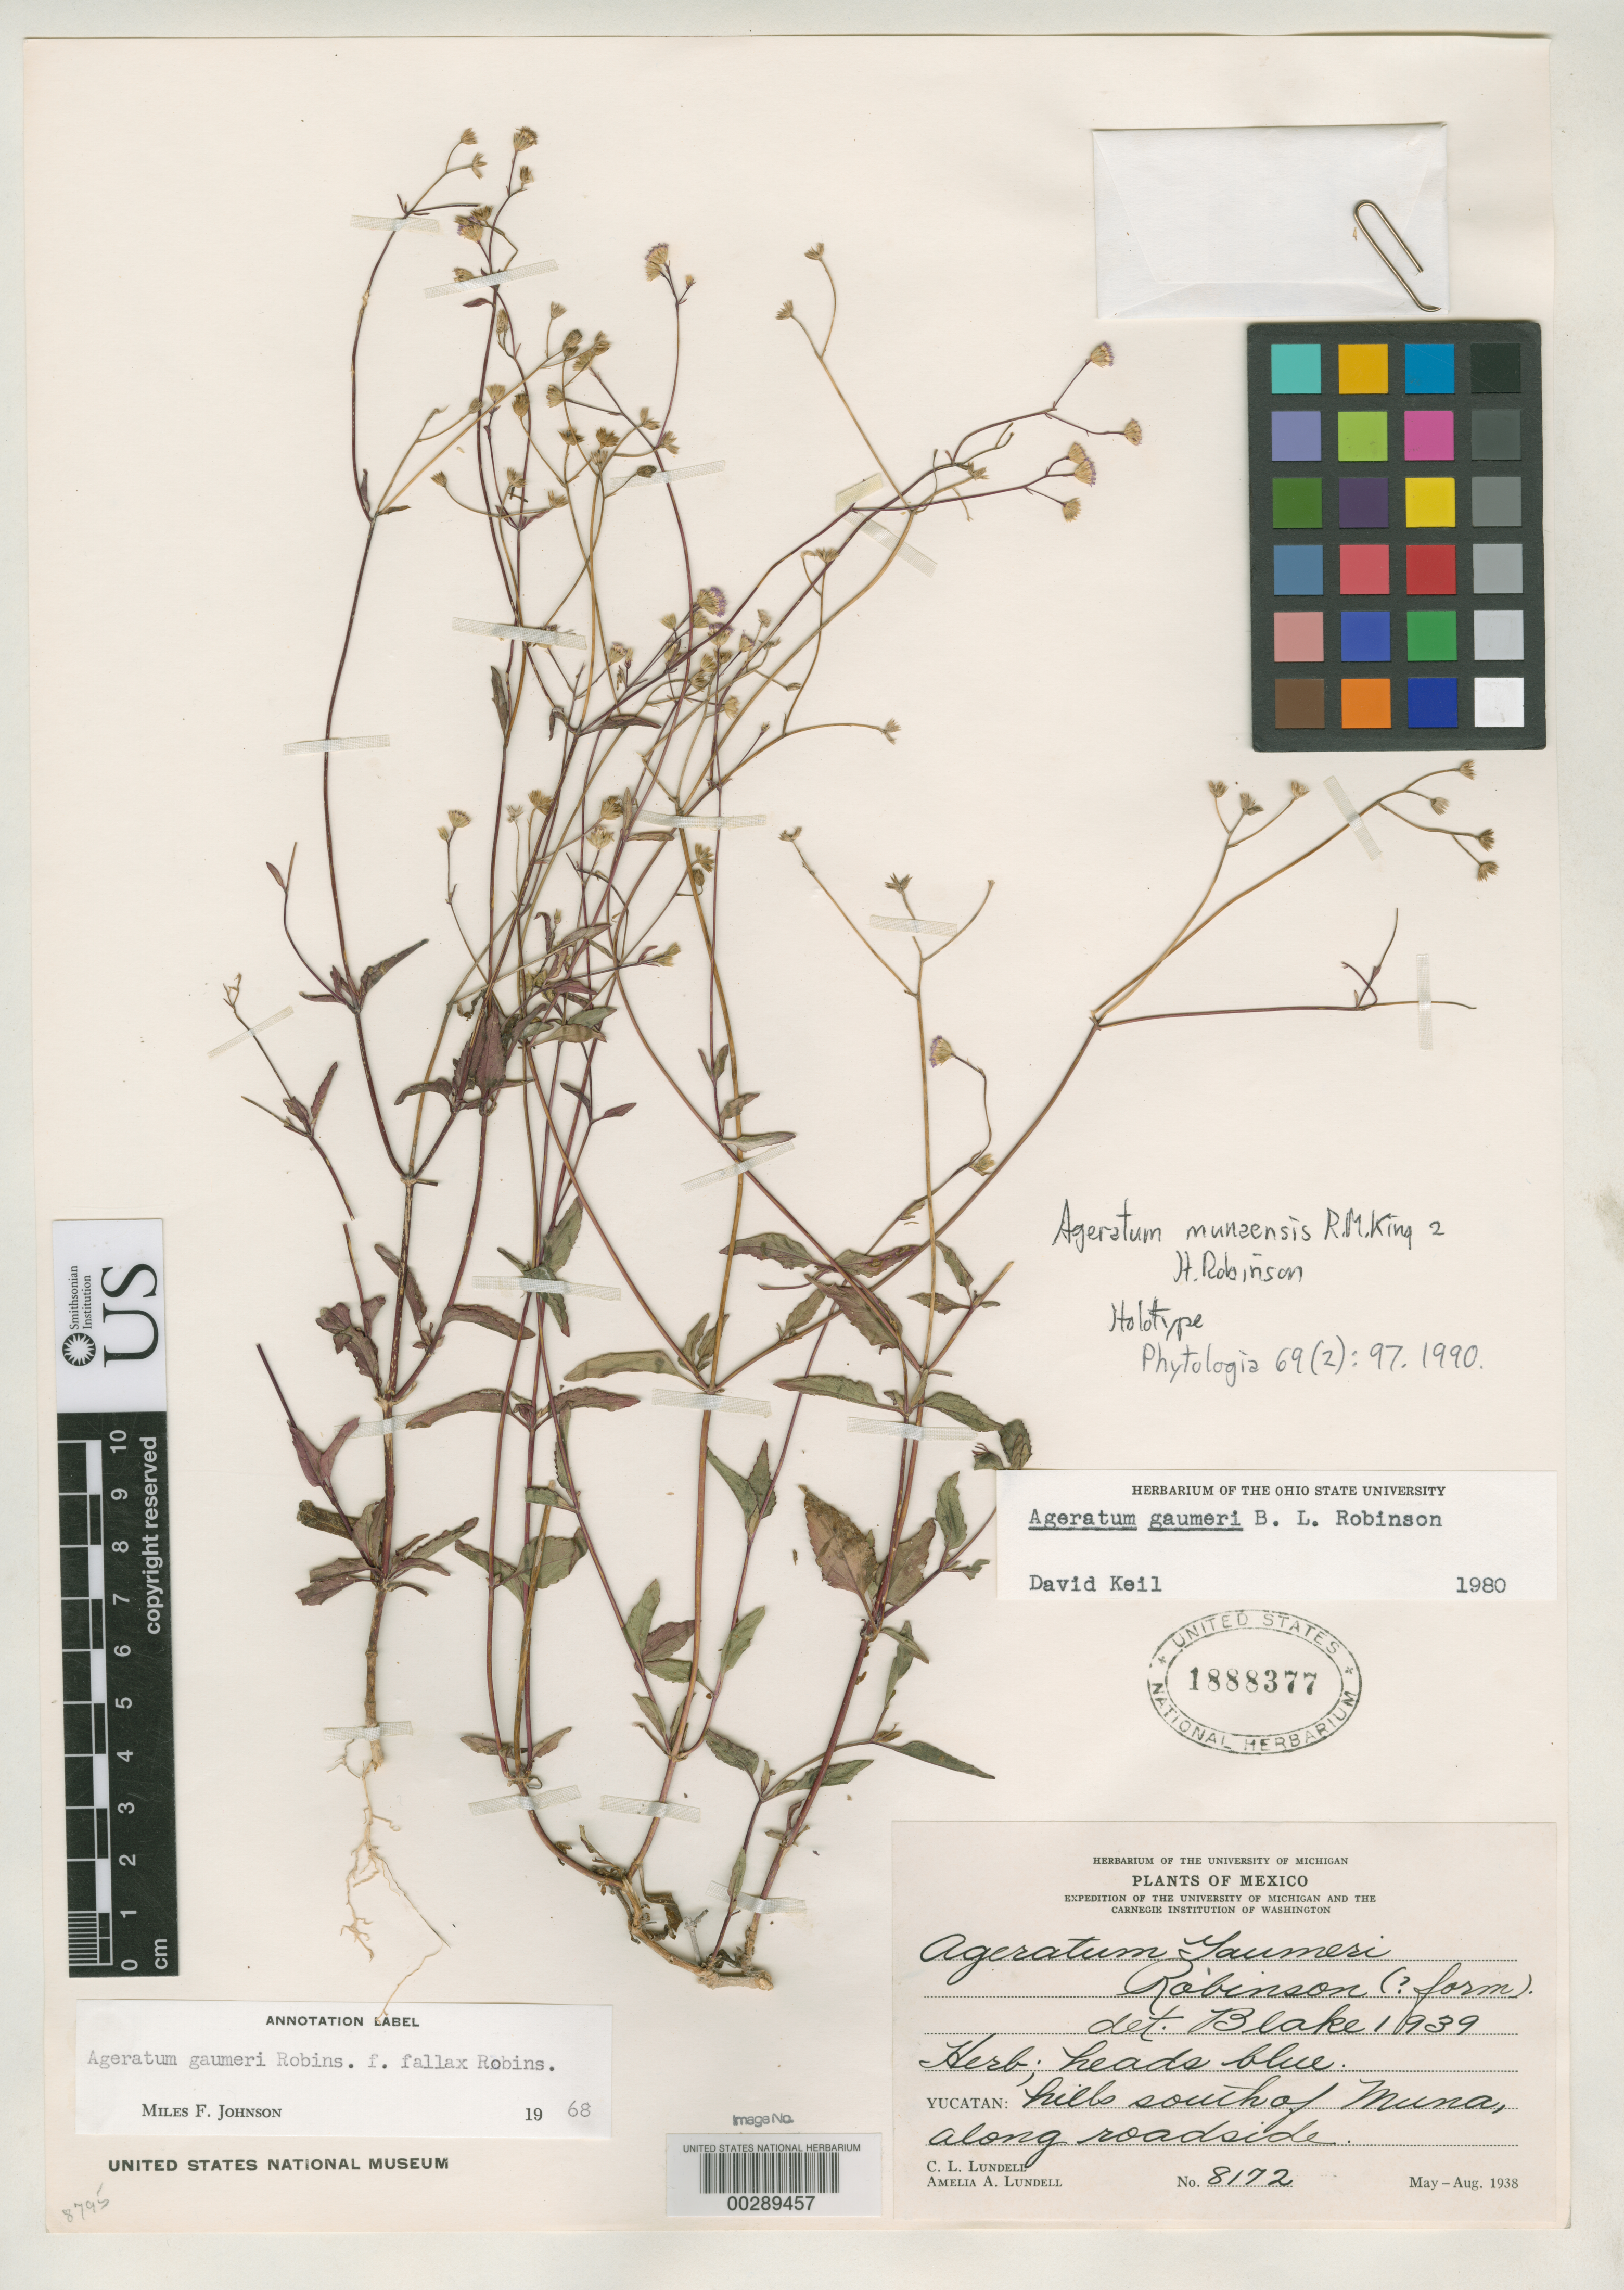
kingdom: Plantae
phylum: Tracheophyta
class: Magnoliopsida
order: Asterales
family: Asteraceae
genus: Ageratum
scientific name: Ageratum munaensis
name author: R.M. King & H. Rob.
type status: Holotype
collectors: C. L. Lundell & A. A. Lundell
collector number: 8172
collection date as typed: May 1938 to -- Aug 1938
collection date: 1938-05/1938-08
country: Mexico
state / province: Yucatán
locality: Hills S of Muna, along roadside.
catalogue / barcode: US 1888377